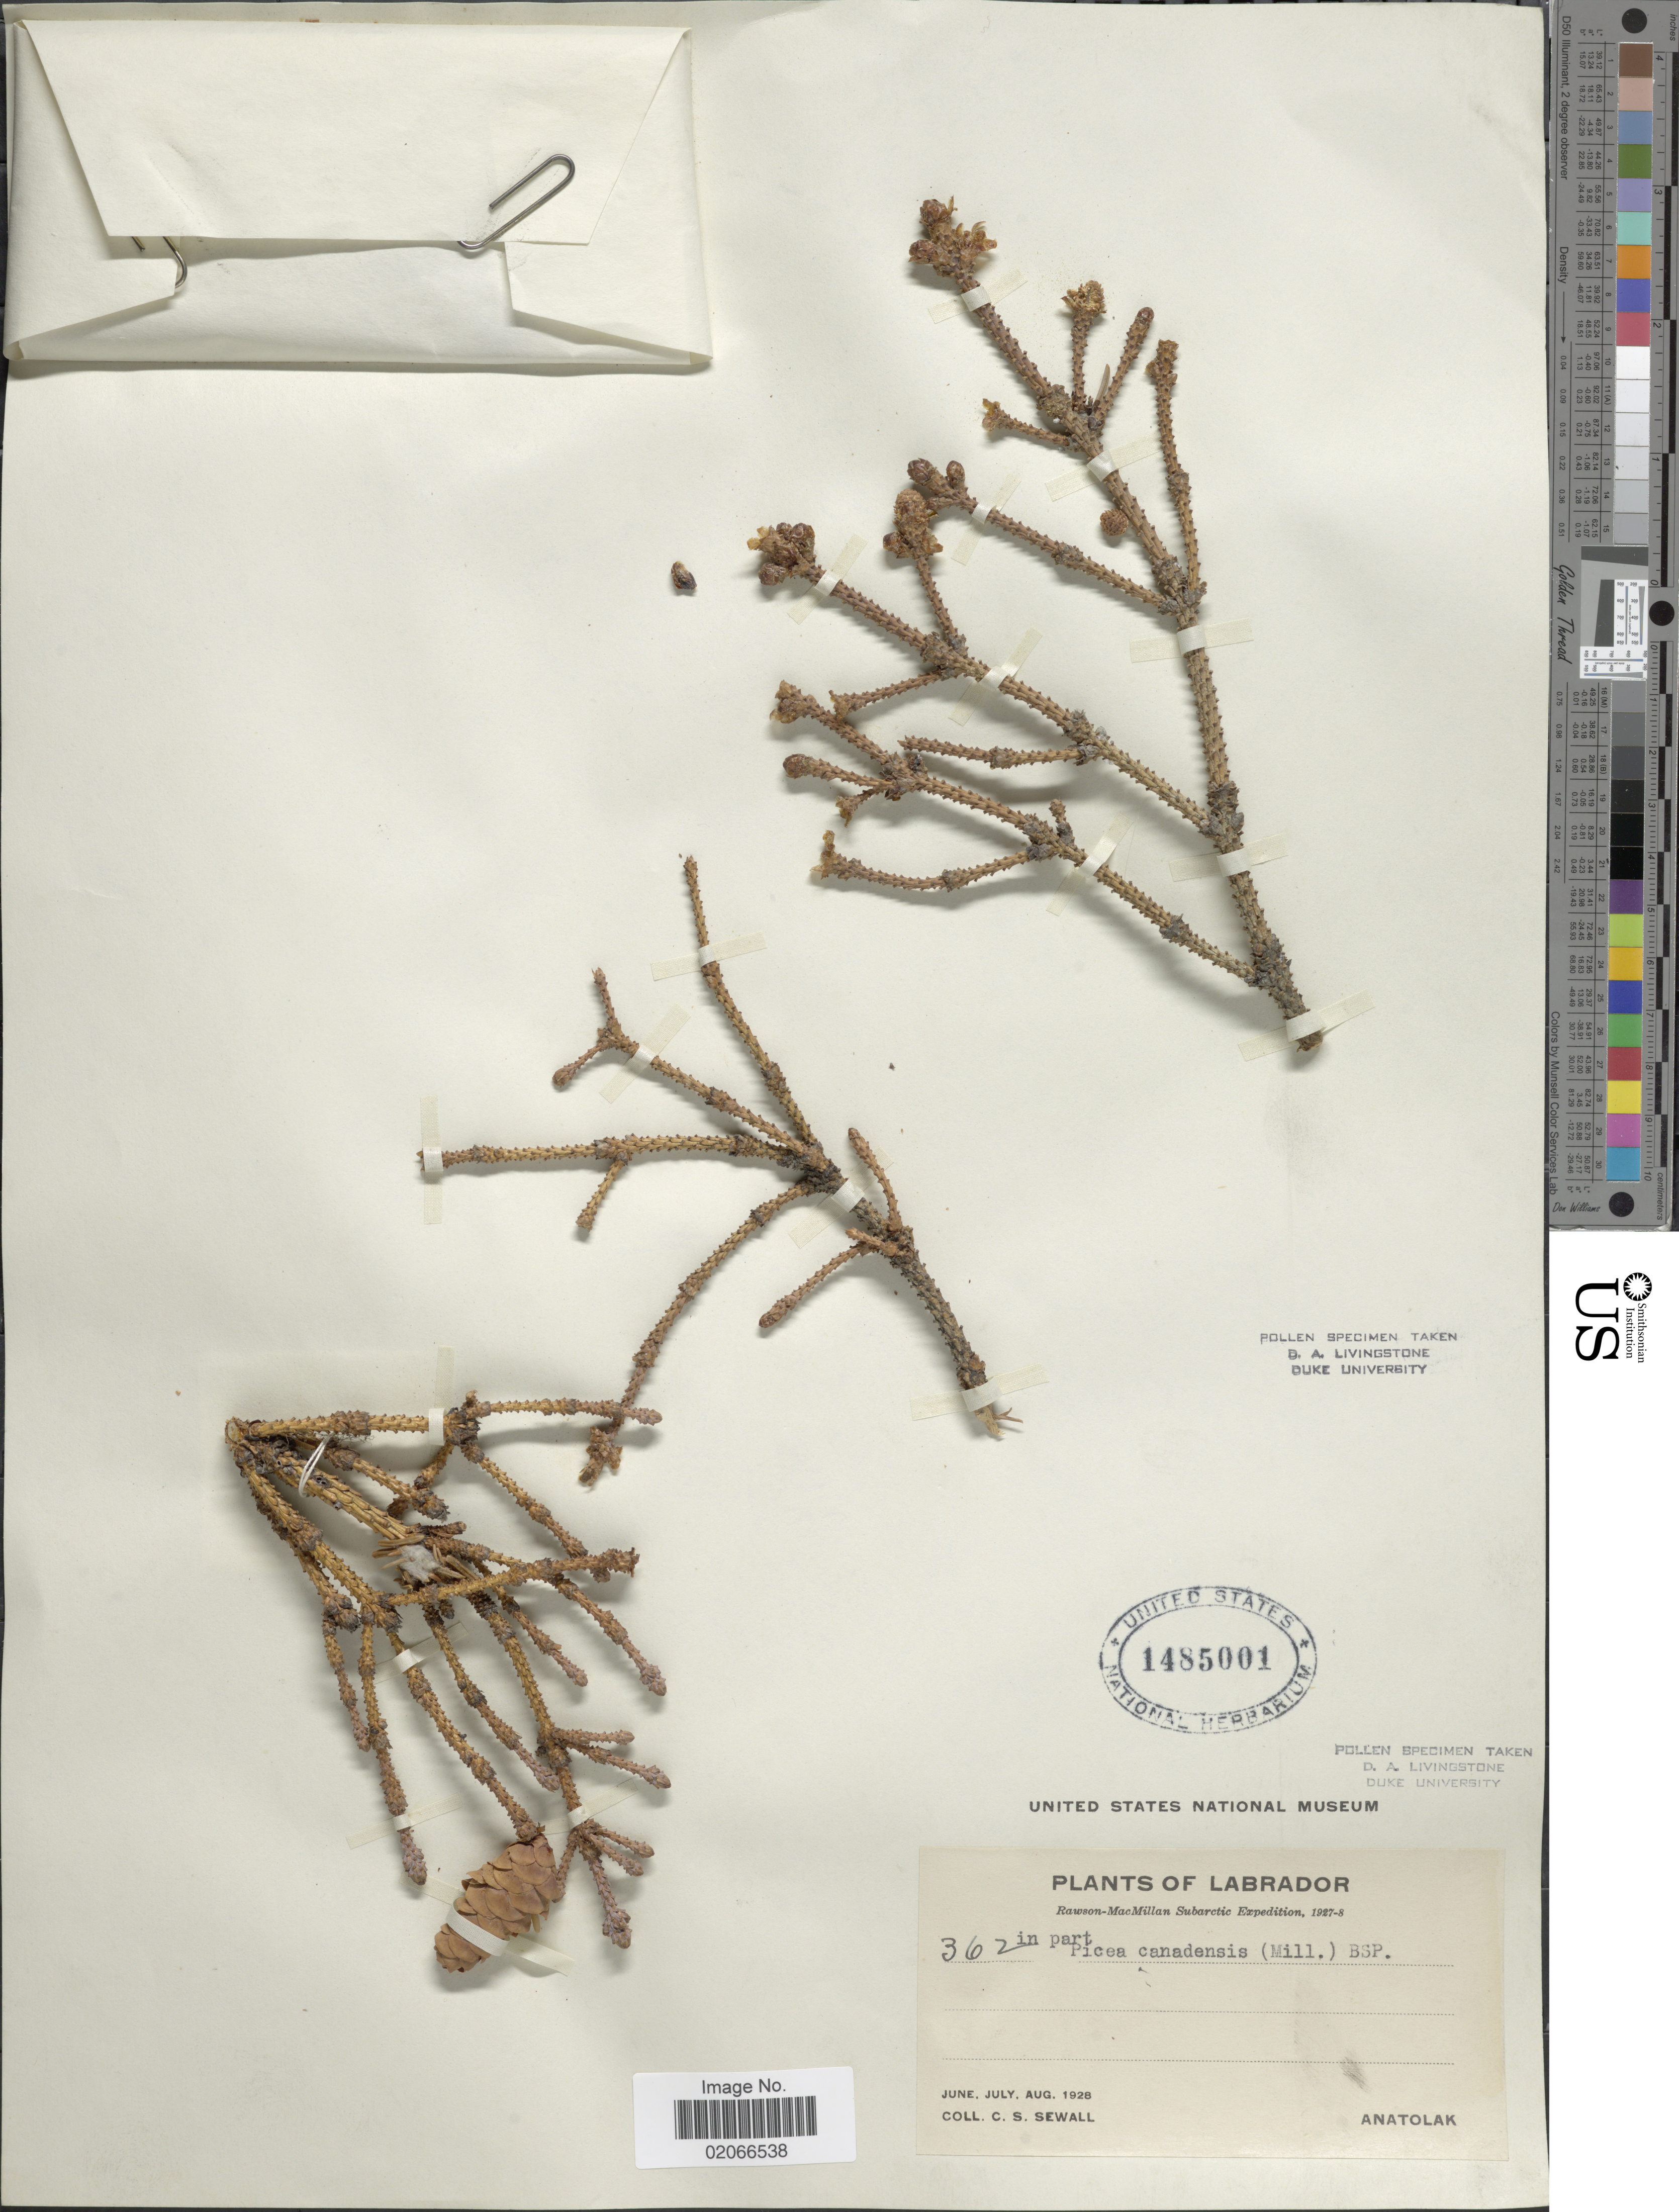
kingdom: Plantae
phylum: Tracheophyta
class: Pinopsida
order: Pinales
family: Pinaceae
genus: Picea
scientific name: Picea glauca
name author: (Moench) Voss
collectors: C. Sewall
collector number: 362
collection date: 1928-06/1928-08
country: Canada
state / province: Newfoundland and Labrador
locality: Anatolak, Labrador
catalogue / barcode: US 1485001